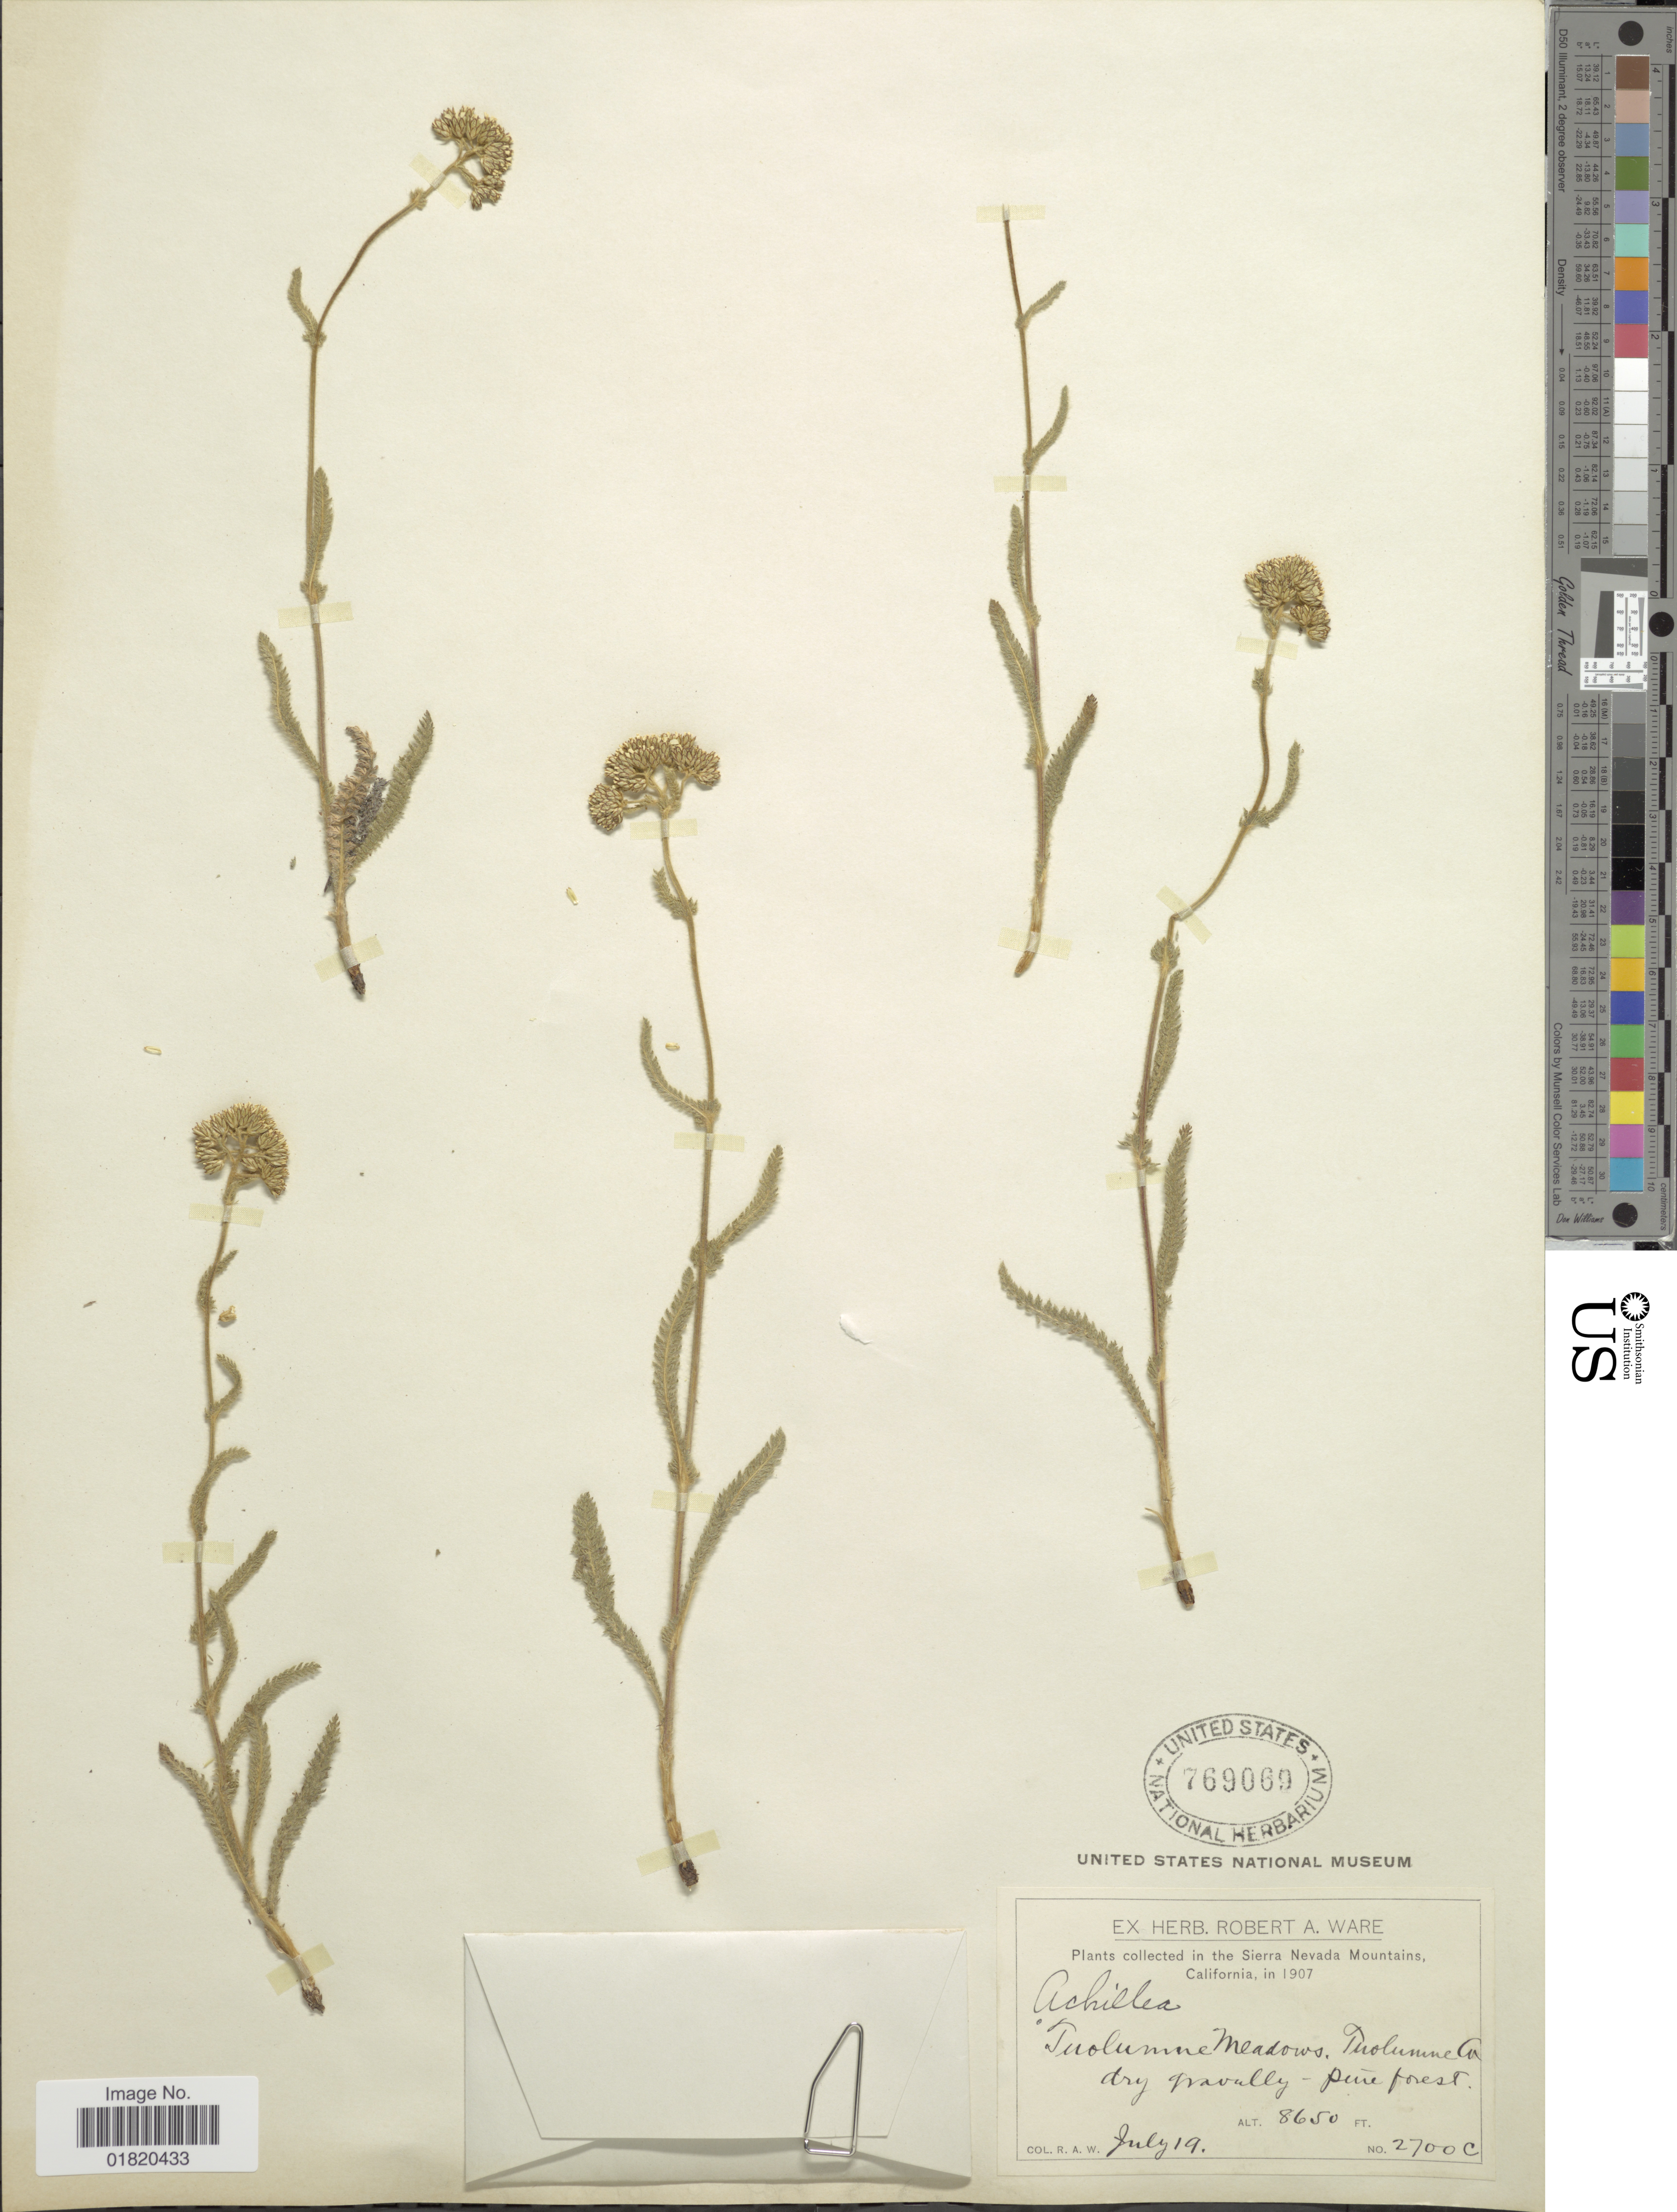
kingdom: Plantae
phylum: Tracheophyta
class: Magnoliopsida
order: Asterales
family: Asteraceae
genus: Achillea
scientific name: Achillea sp.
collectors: R. Ware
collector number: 2700C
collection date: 1907-07-19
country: United States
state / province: California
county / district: Tuolumne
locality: Sierra Nevada Mountains. Tuolumne Meadows, Tuolumne Co.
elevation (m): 2637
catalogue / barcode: US 769069